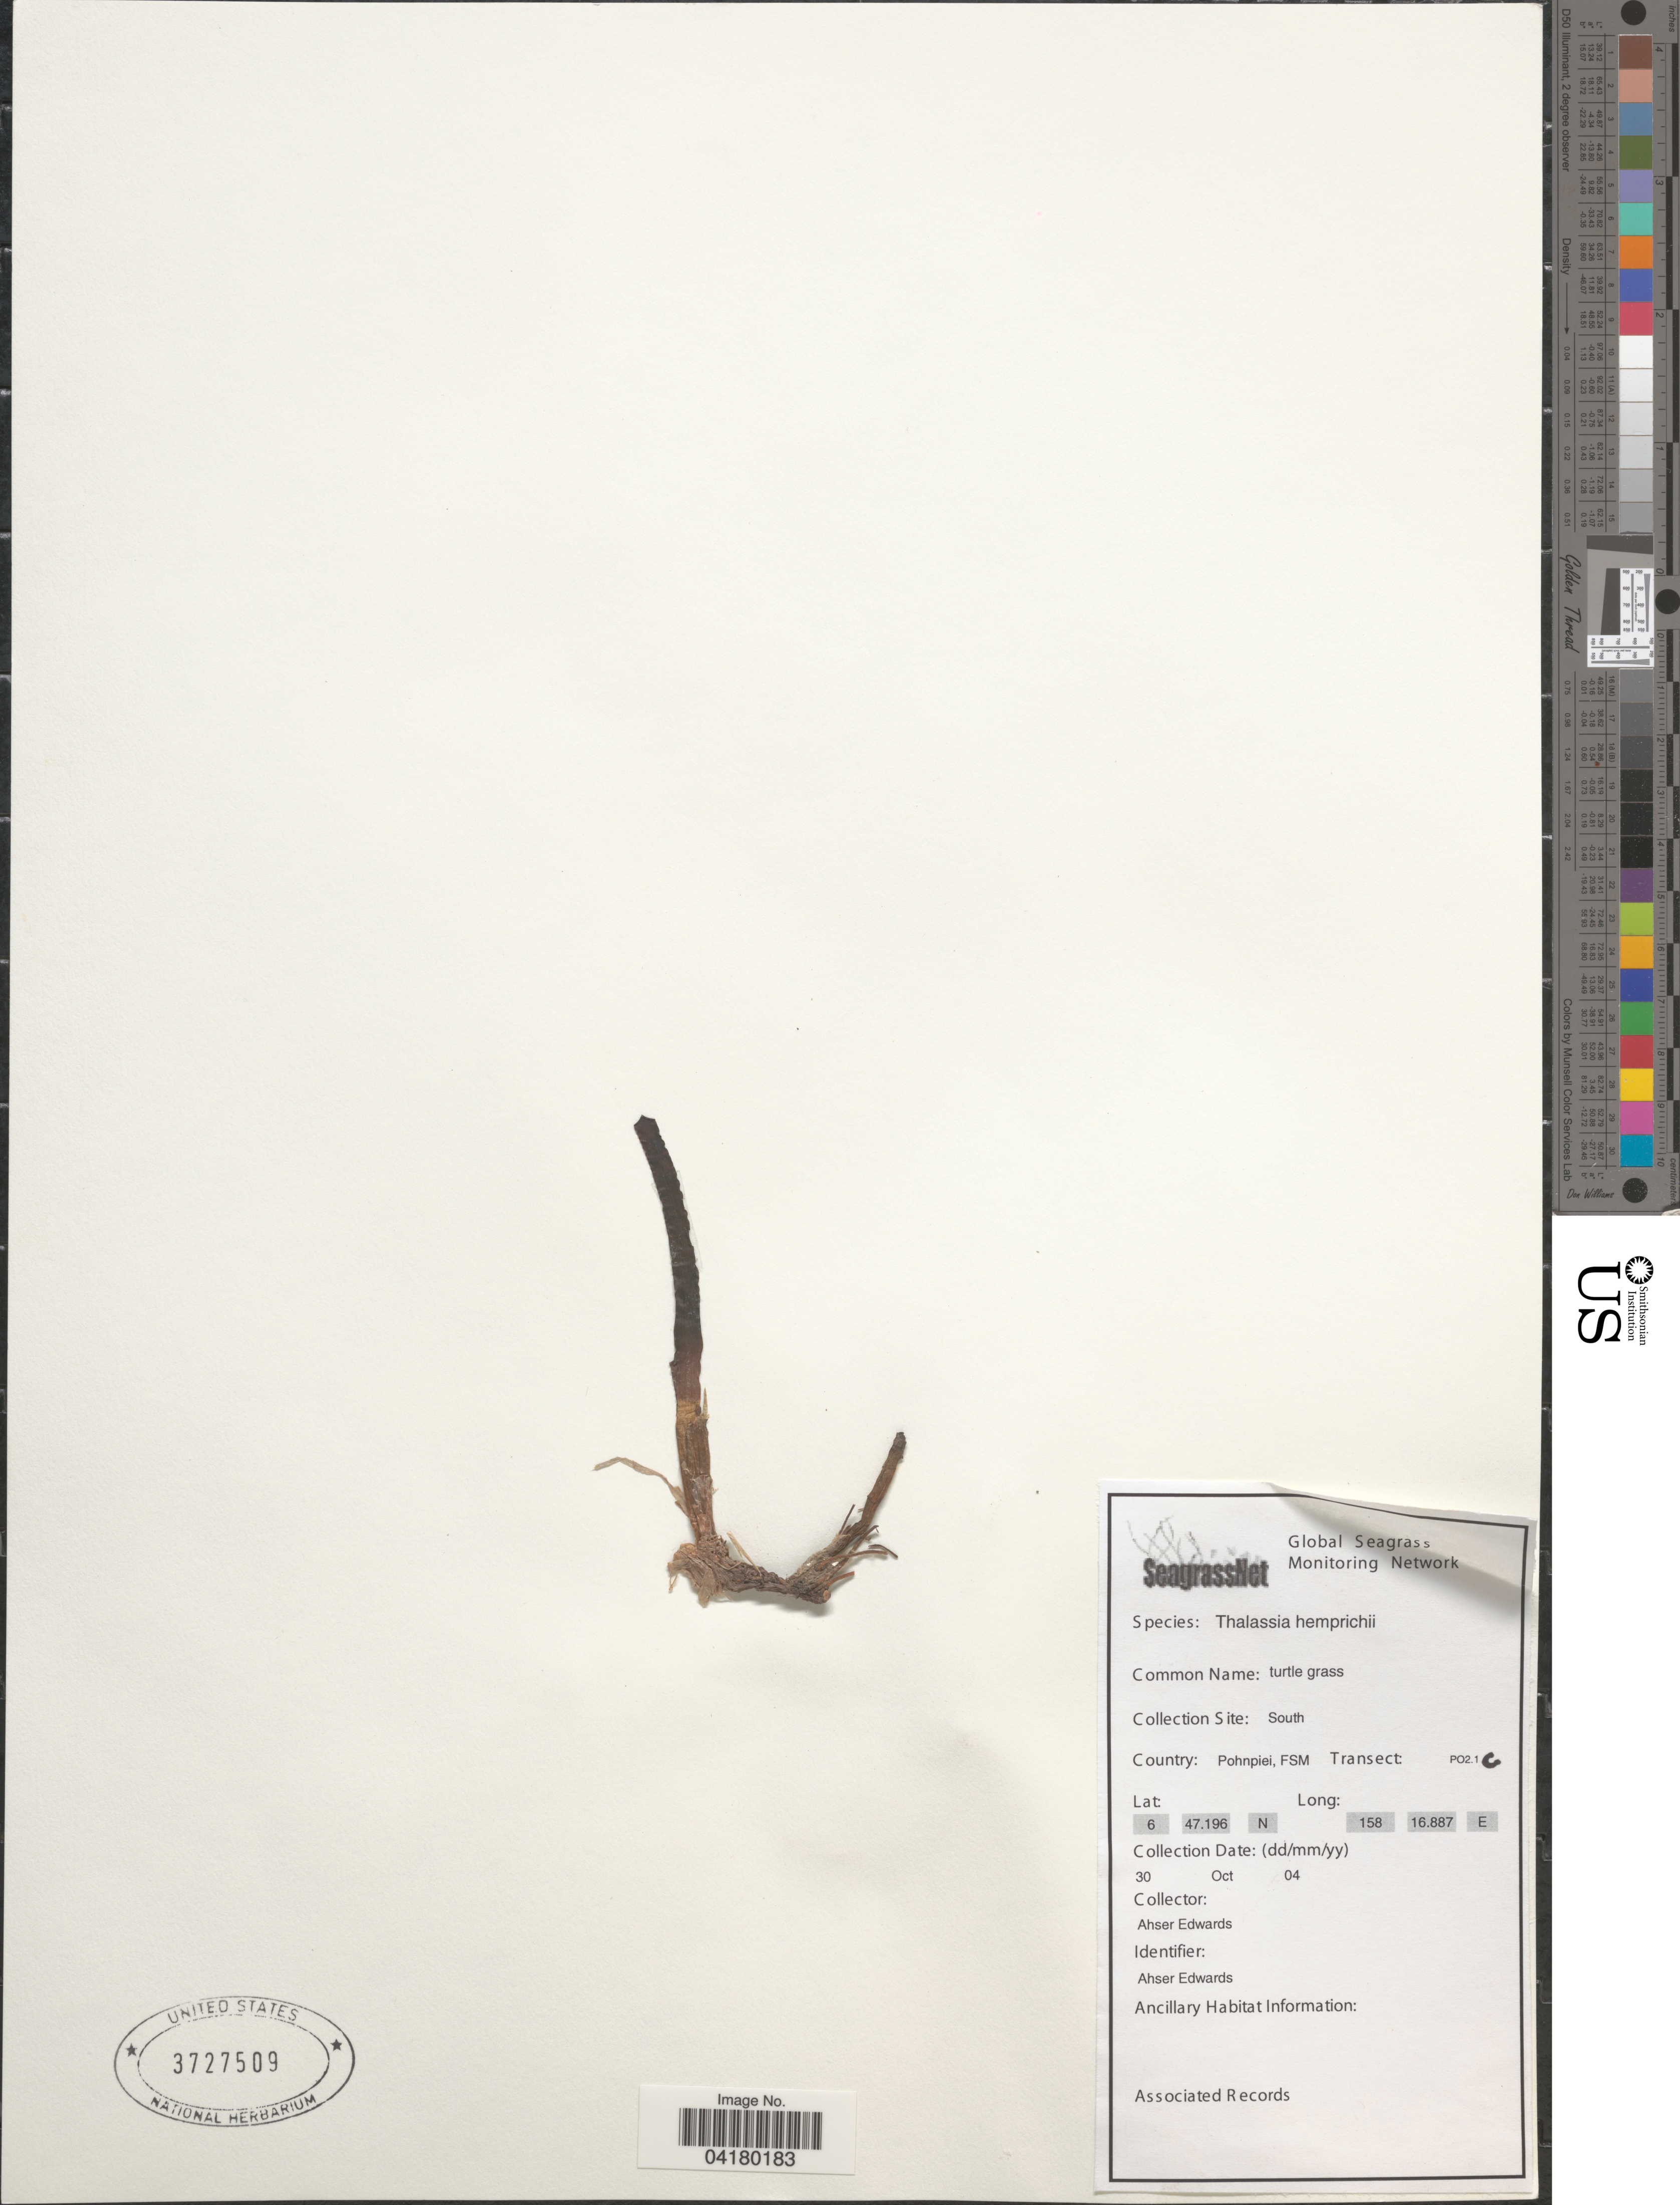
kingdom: Plantae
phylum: Tracheophyta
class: Liliopsida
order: Alismatales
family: Hydrocharitaceae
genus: Thalassia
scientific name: Thalassia hemprichii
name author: Asch.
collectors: A. Edwards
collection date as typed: Transcribed d/m/y: 30/10/4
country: Micronesia, Federated States of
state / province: Pohnpei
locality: Collection Site: South. Country: Pohnpiei, FSM. Transect: PO2.1C.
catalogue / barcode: US 3727509